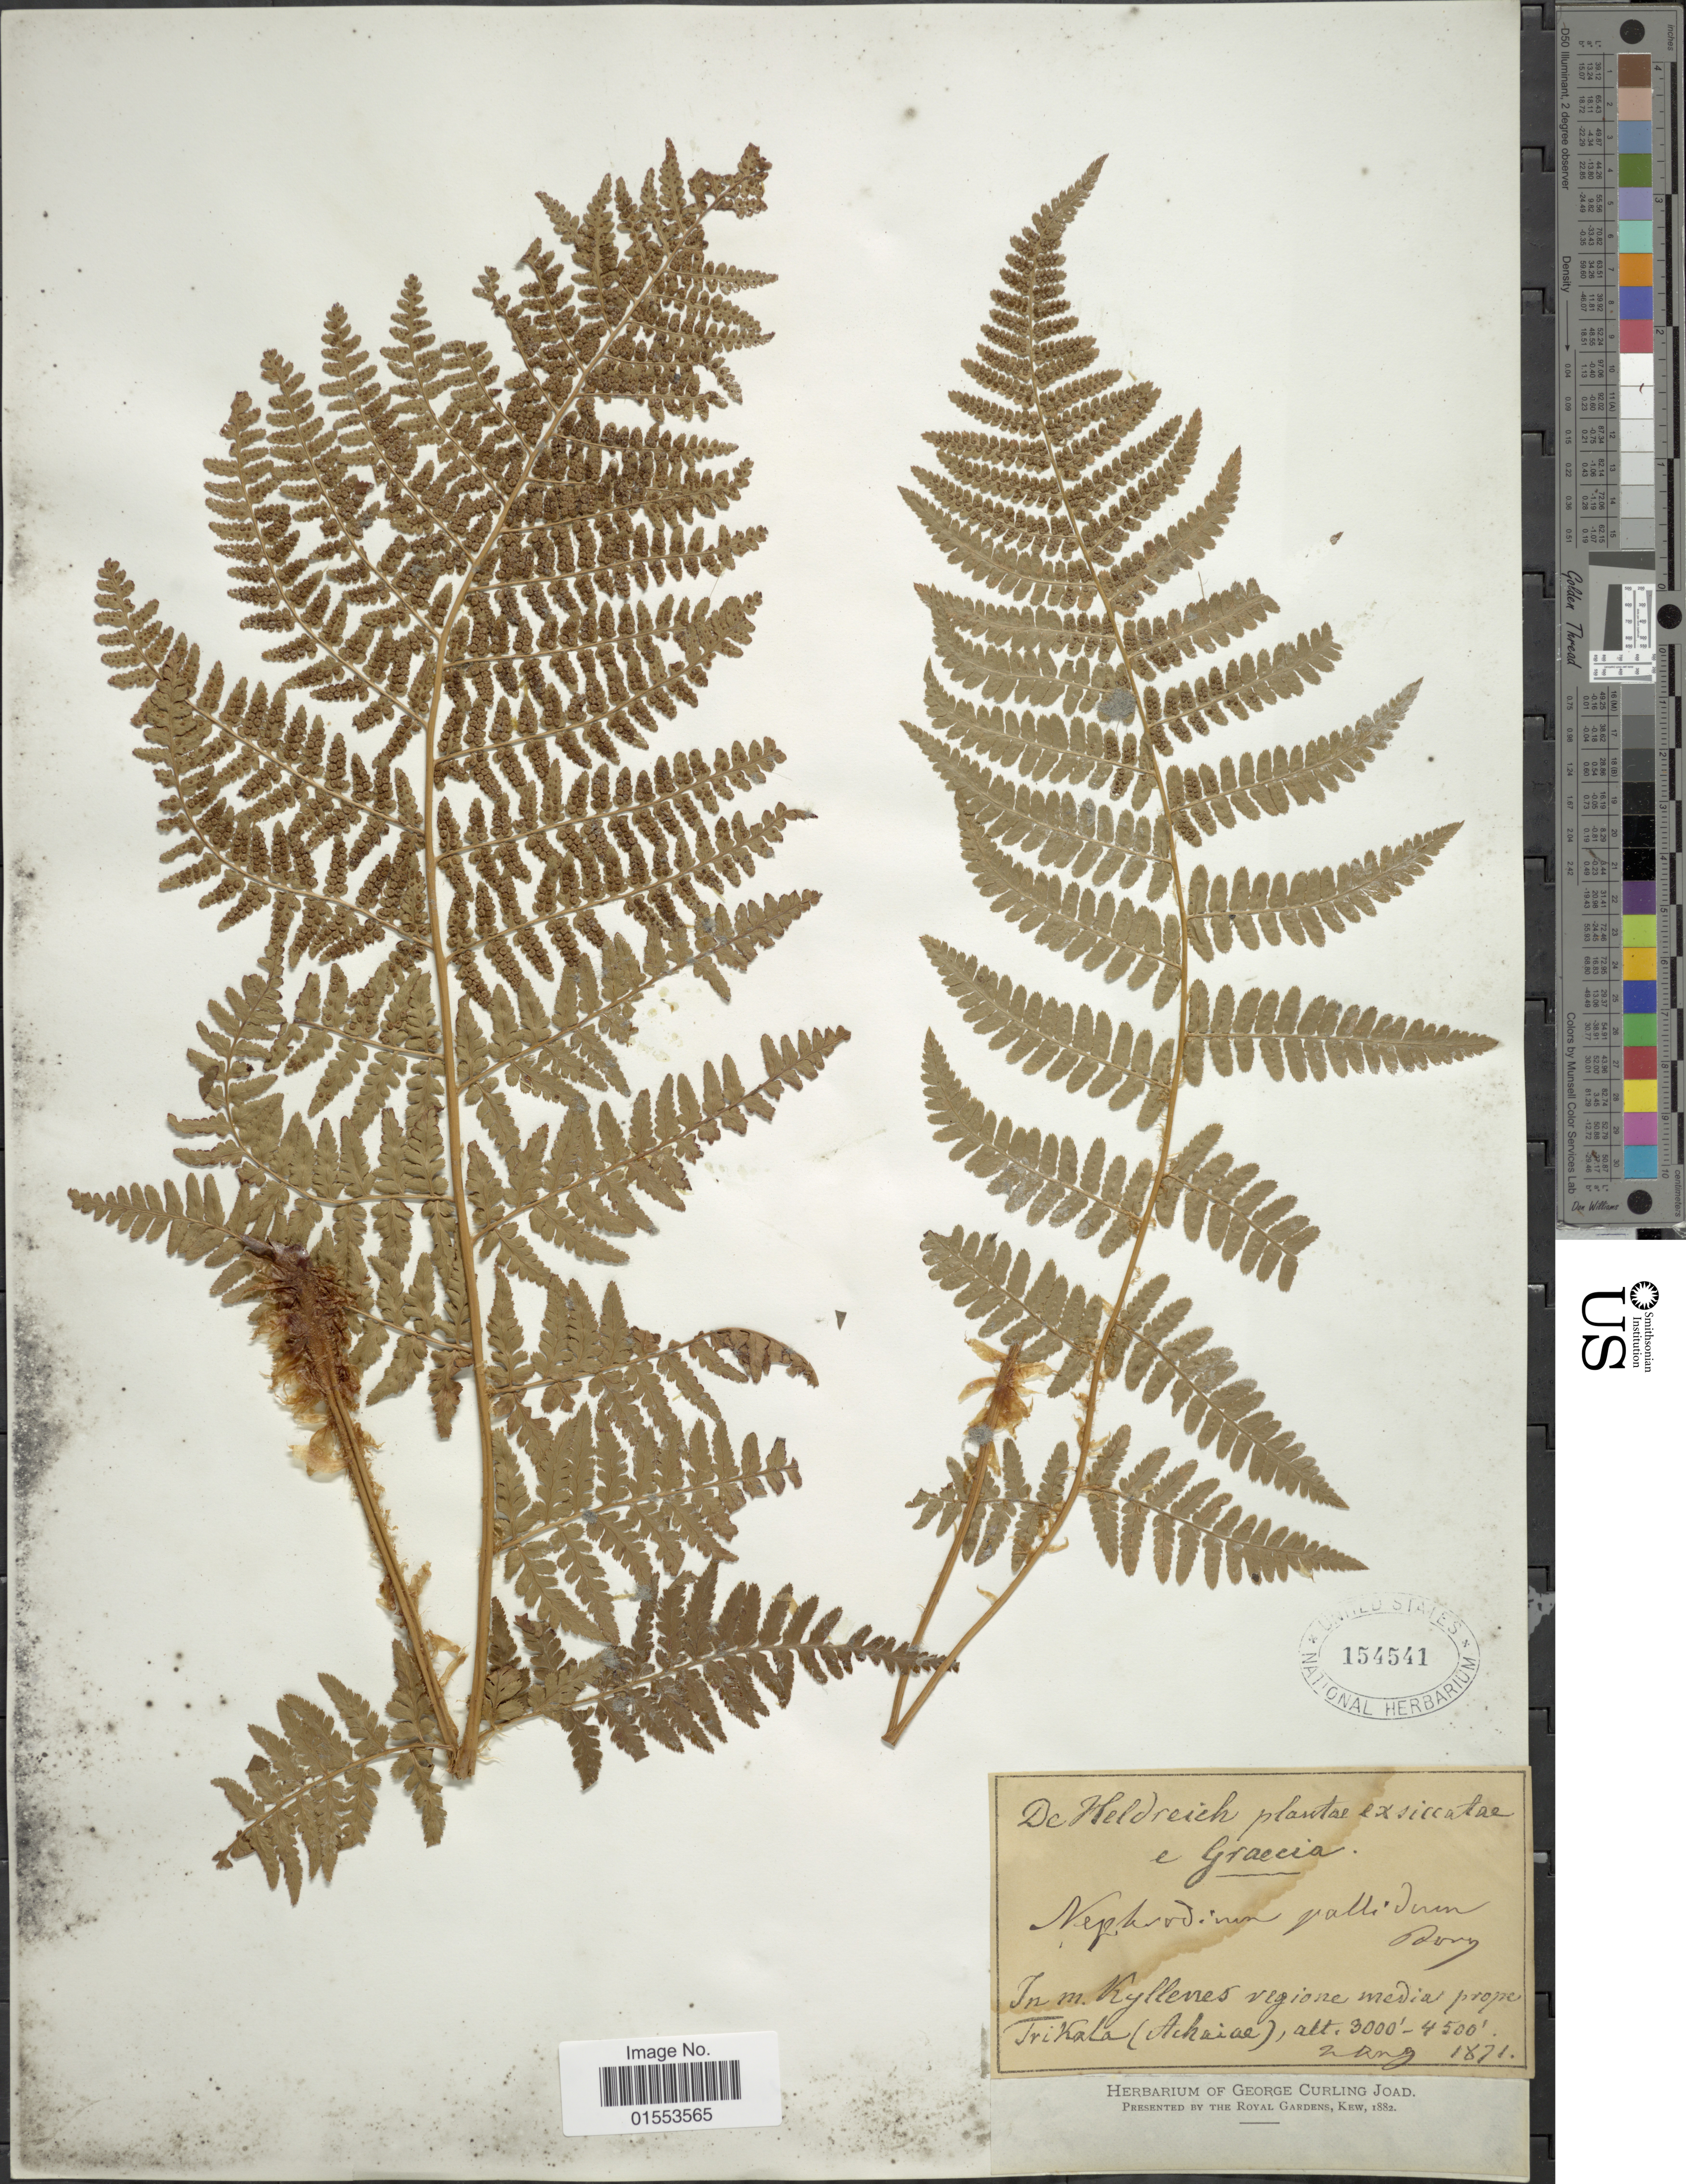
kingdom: Plantae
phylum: Tracheophyta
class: Polypodiopsida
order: Polypodiales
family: Dryopteridaceae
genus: Dryopteris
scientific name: Dryopteris rigida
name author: Underw.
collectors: -. De Heldreich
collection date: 1871-08-02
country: Greece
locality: Graecia. In m. Kyllenes regione media prope Trikala (Achaiae).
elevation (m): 914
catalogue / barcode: US 154541